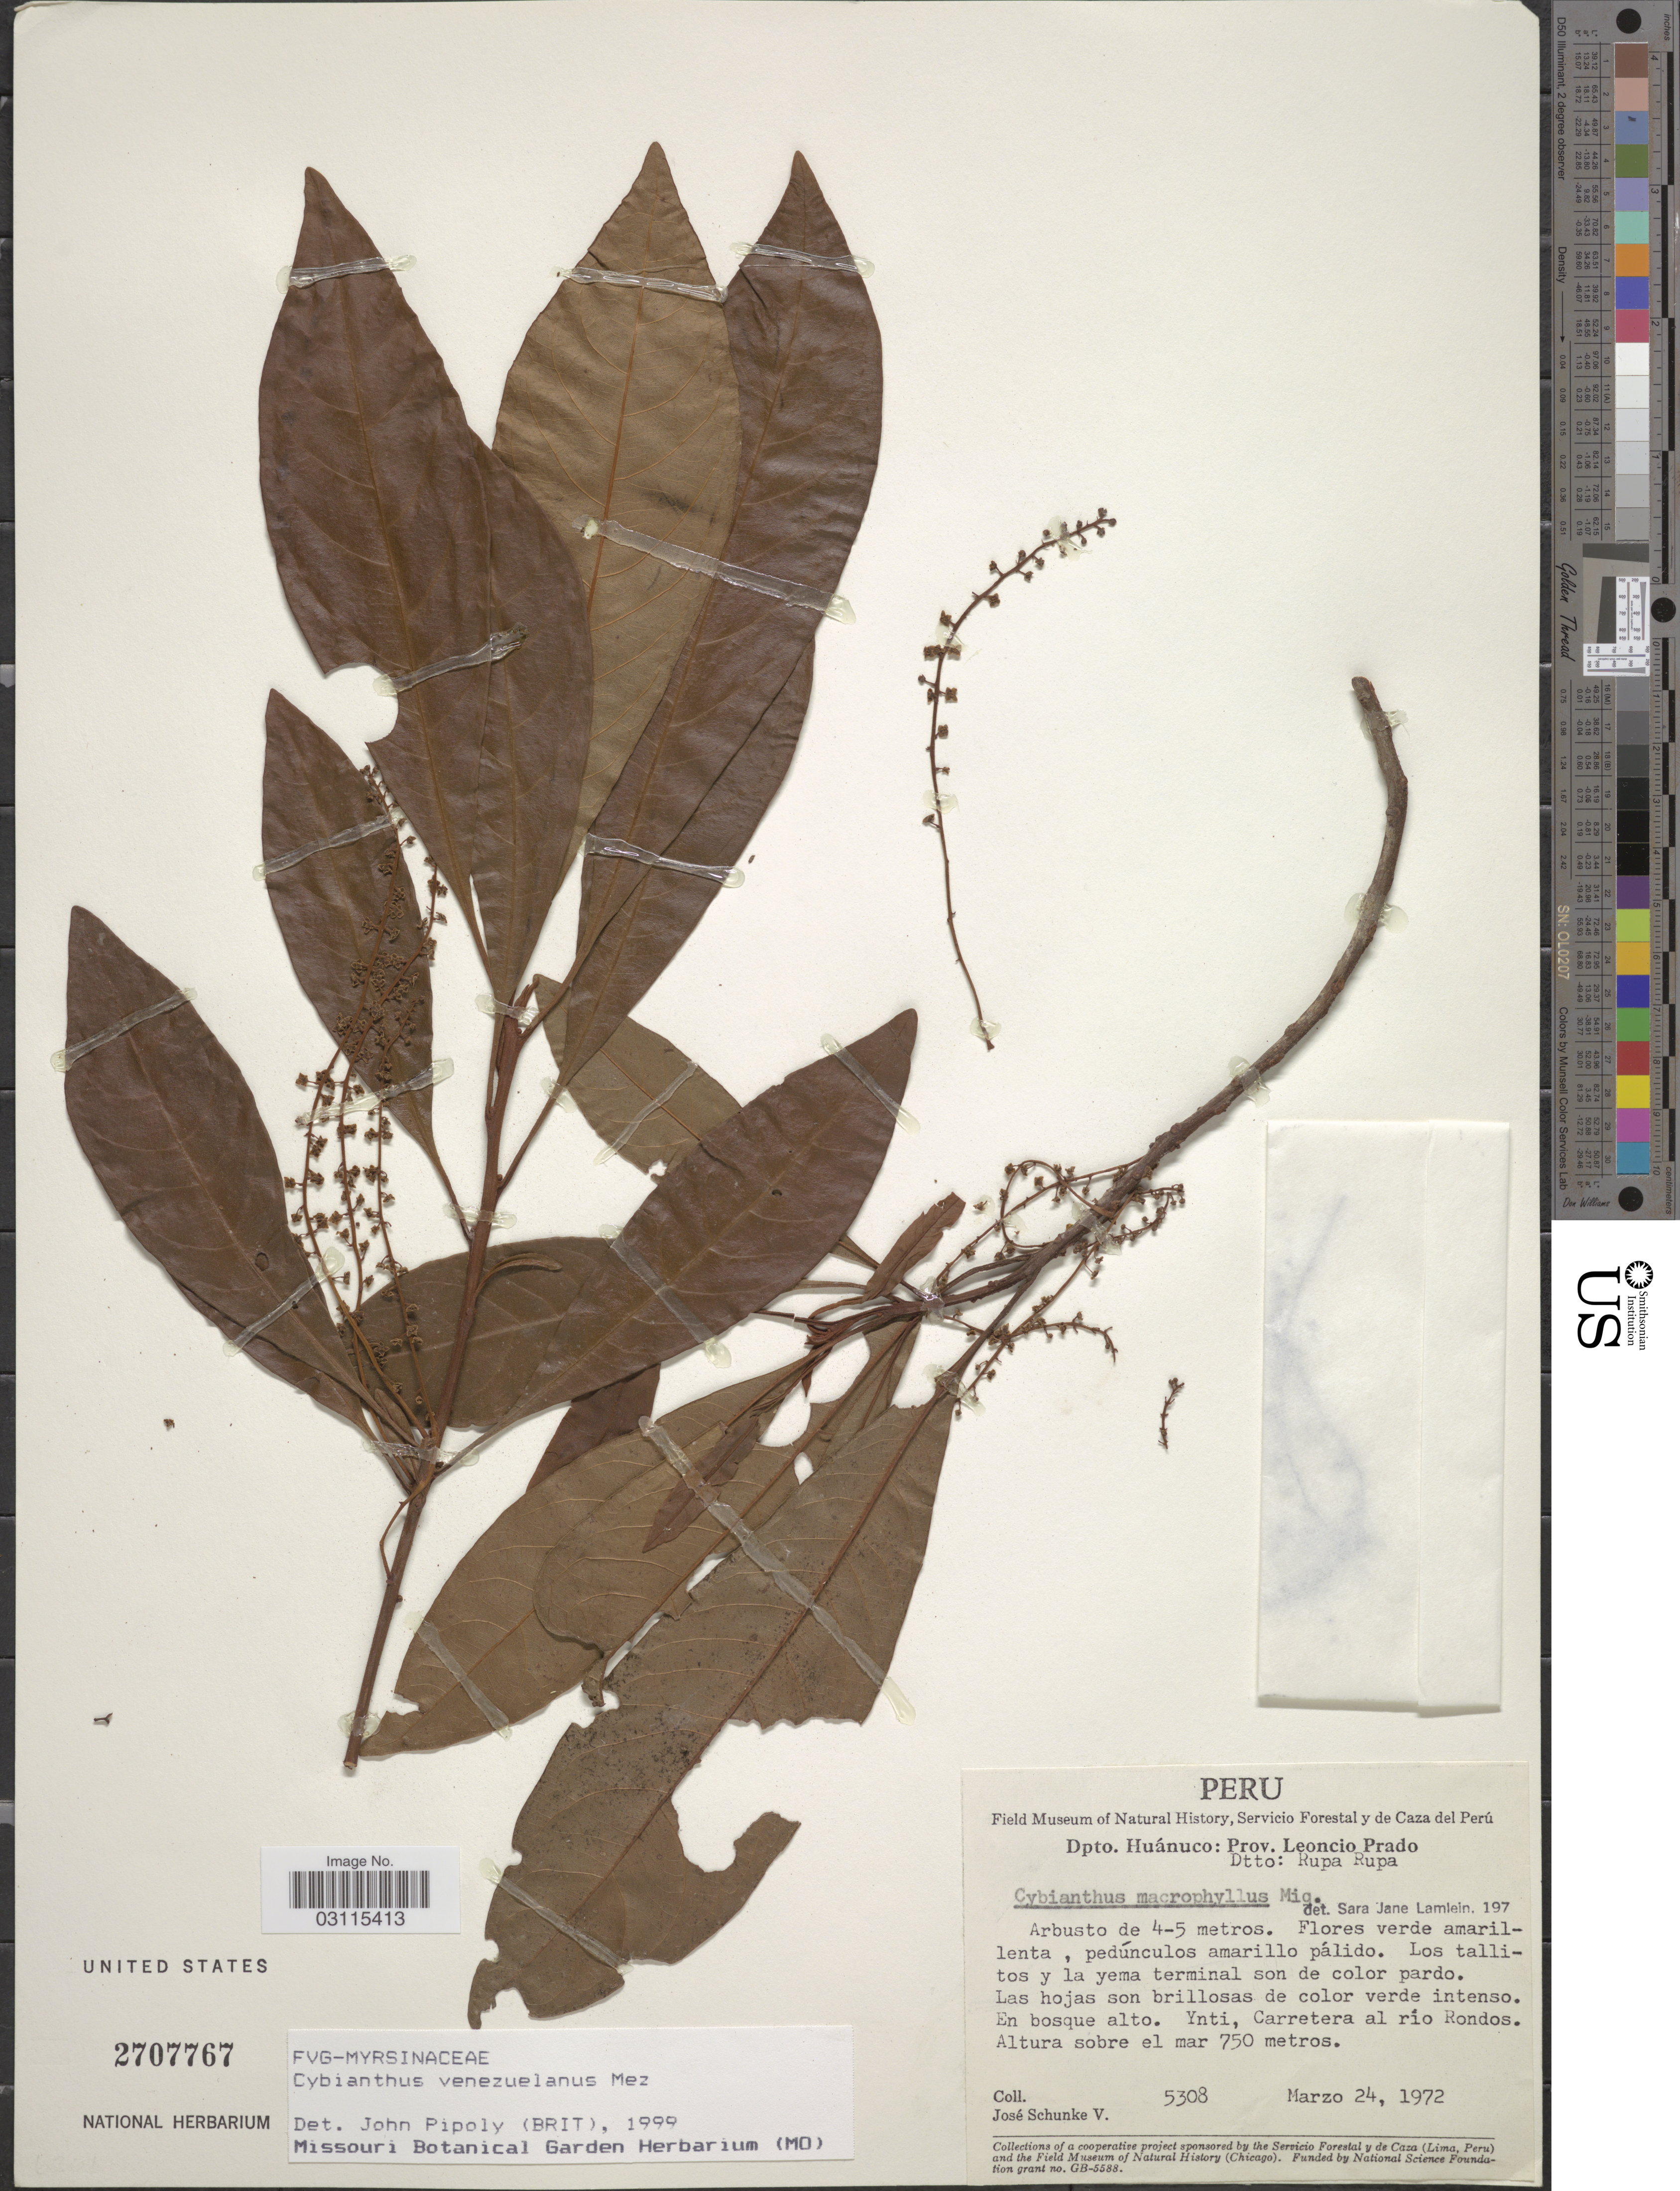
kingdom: Plantae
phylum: Tracheophyta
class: Magnoliopsida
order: Ericales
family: Primulaceae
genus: Cybianthus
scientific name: Cybianthus venezuelanus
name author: Mez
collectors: J. Schunke Vigo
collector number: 5308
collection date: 1972-03-24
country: Peru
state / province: Huánuco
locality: Dpto. Huánuco: Prov. Leoncio Prado. Dtto: Rupa Rupa. Ynti, Carretera al río Rondos.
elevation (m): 750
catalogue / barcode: US 2707767